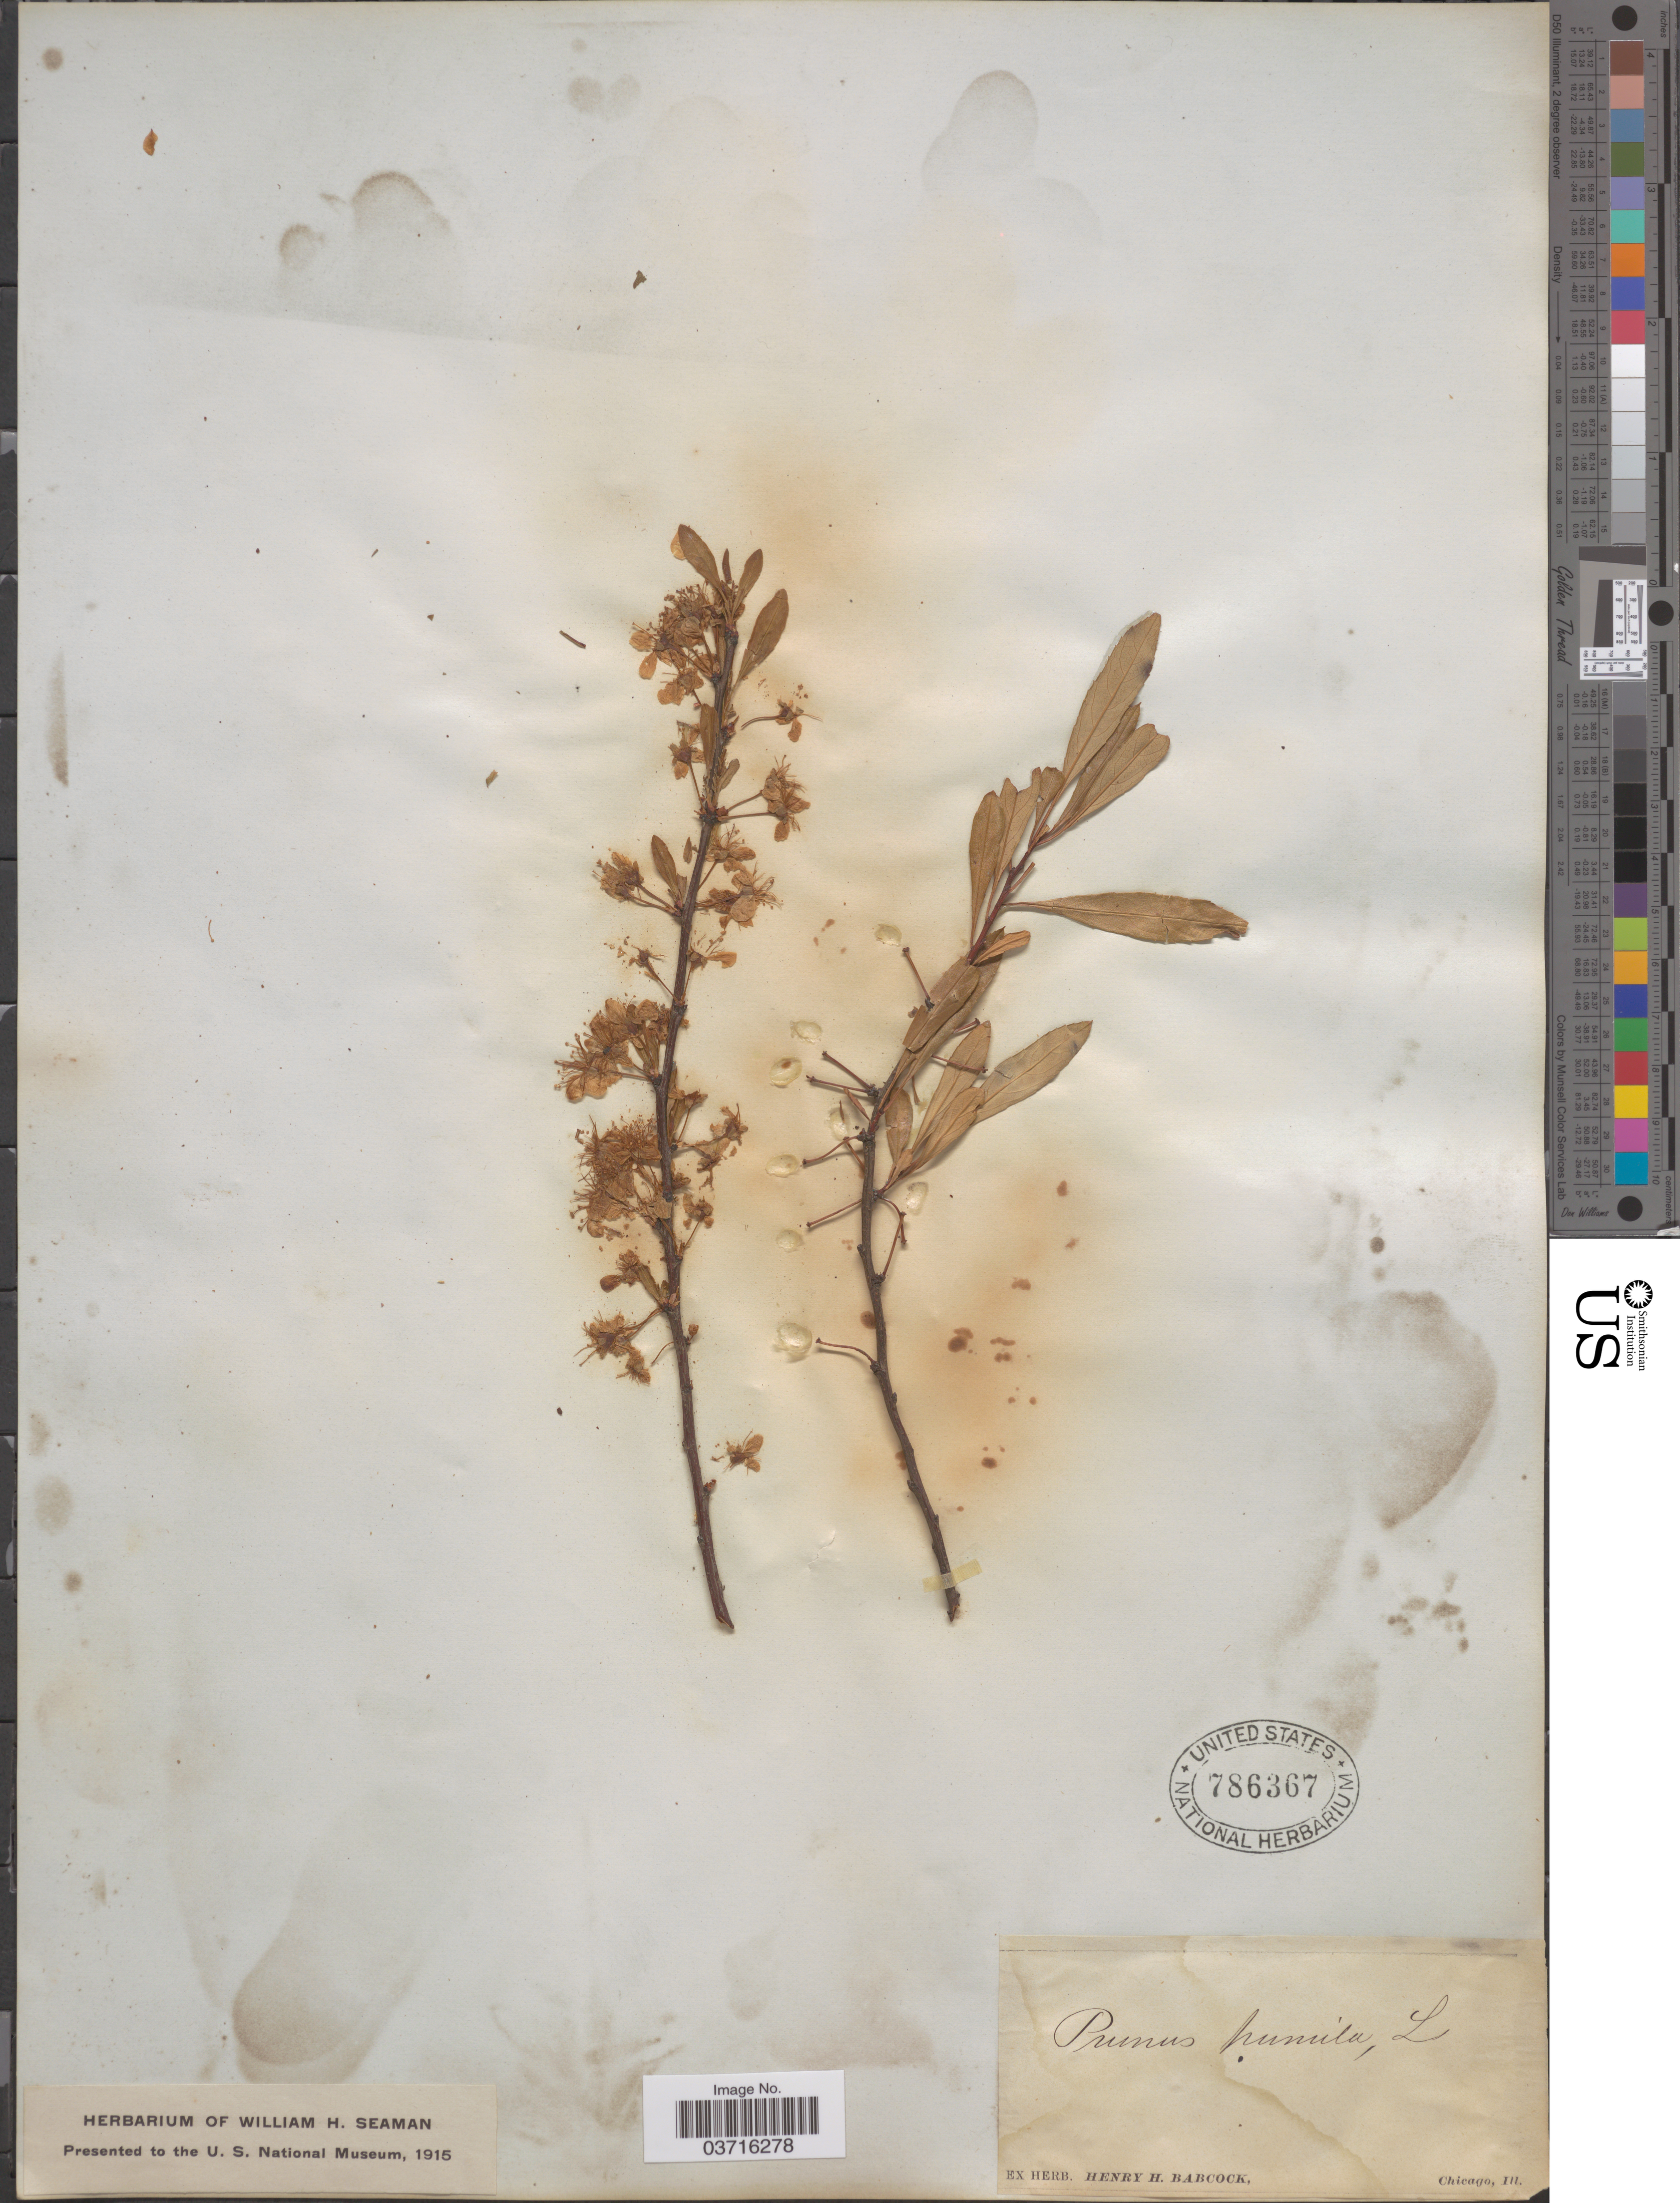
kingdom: Plantae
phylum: Tracheophyta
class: Magnoliopsida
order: Rosales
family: Rosaceae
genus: Prunus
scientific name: Prunus pumila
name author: L.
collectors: ex herb. Henry Homes Babcock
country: United States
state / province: Illinois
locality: Chicago [unsure placement].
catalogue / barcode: US 786367